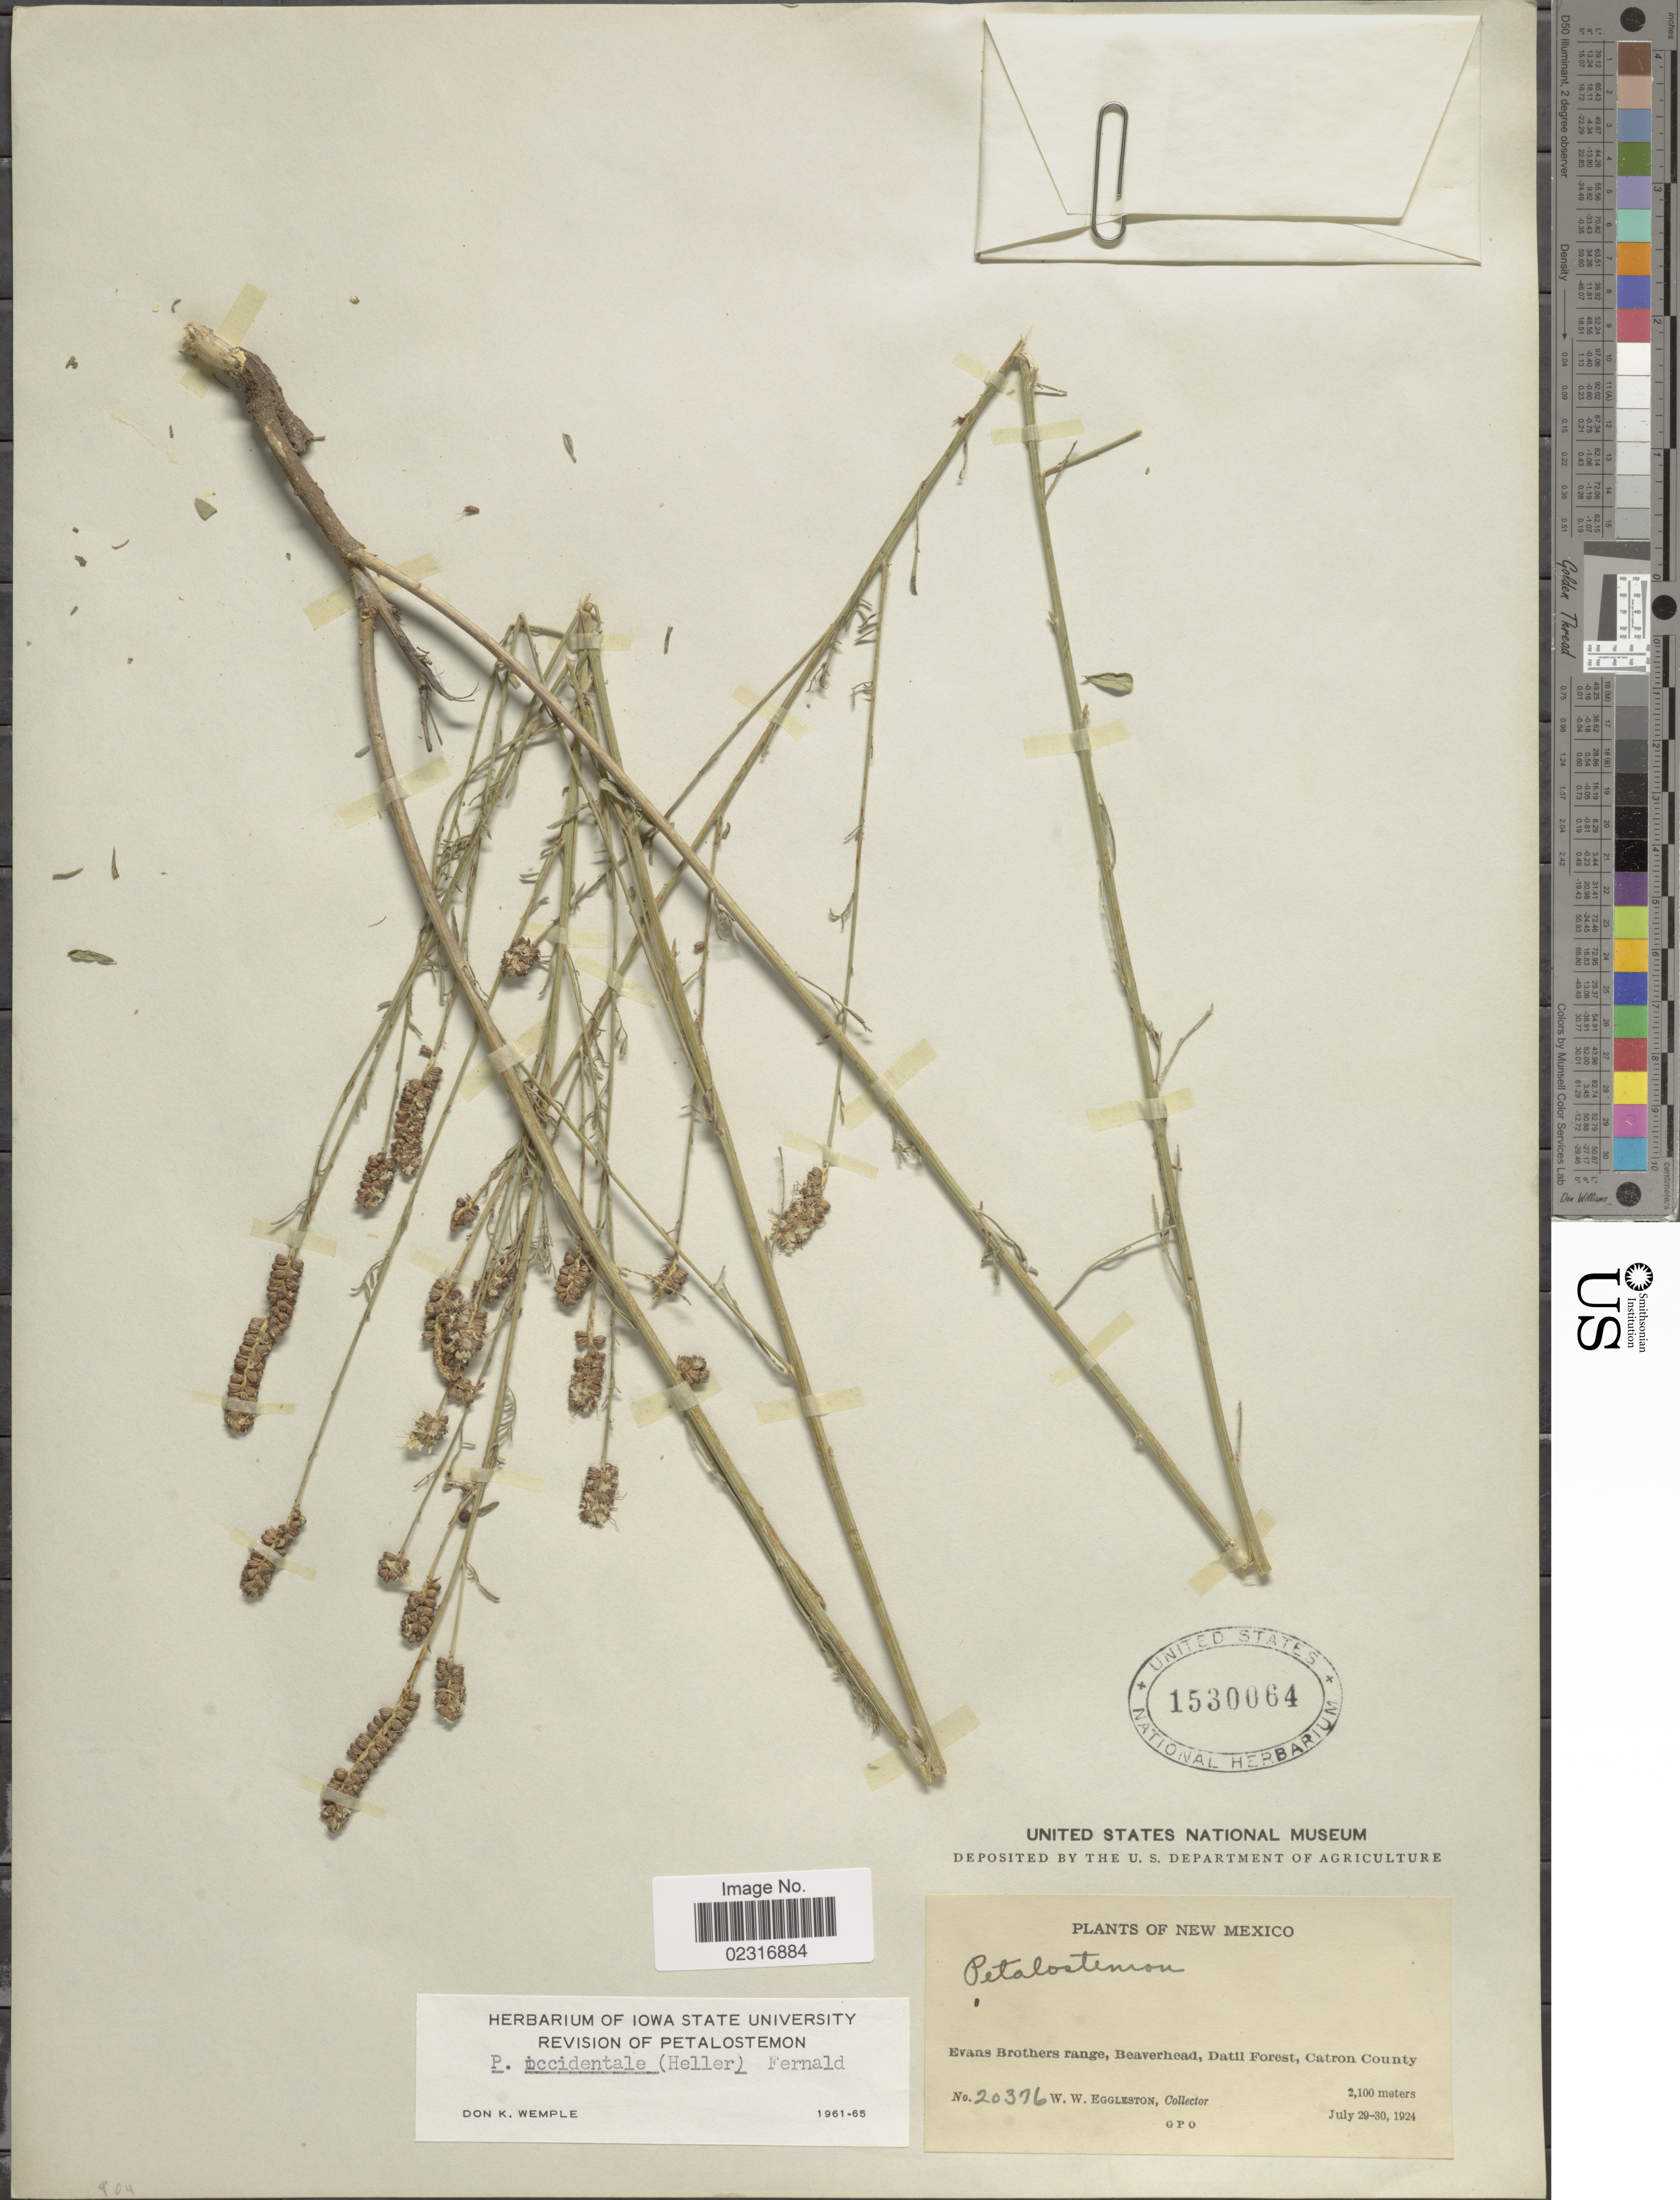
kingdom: Plantae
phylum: Tracheophyta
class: Magnoliopsida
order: Fabales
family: Fabaceae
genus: Dalea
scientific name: Dalea candida var. oligophylla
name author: (Torr) Shinners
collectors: W. W. Eggleston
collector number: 20376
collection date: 1924-07-29/1924-07-30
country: United States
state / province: New Mexico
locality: Evans Brother range, Beaverhead, Datil Forest, Catron County.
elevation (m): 2100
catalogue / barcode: US 1530064